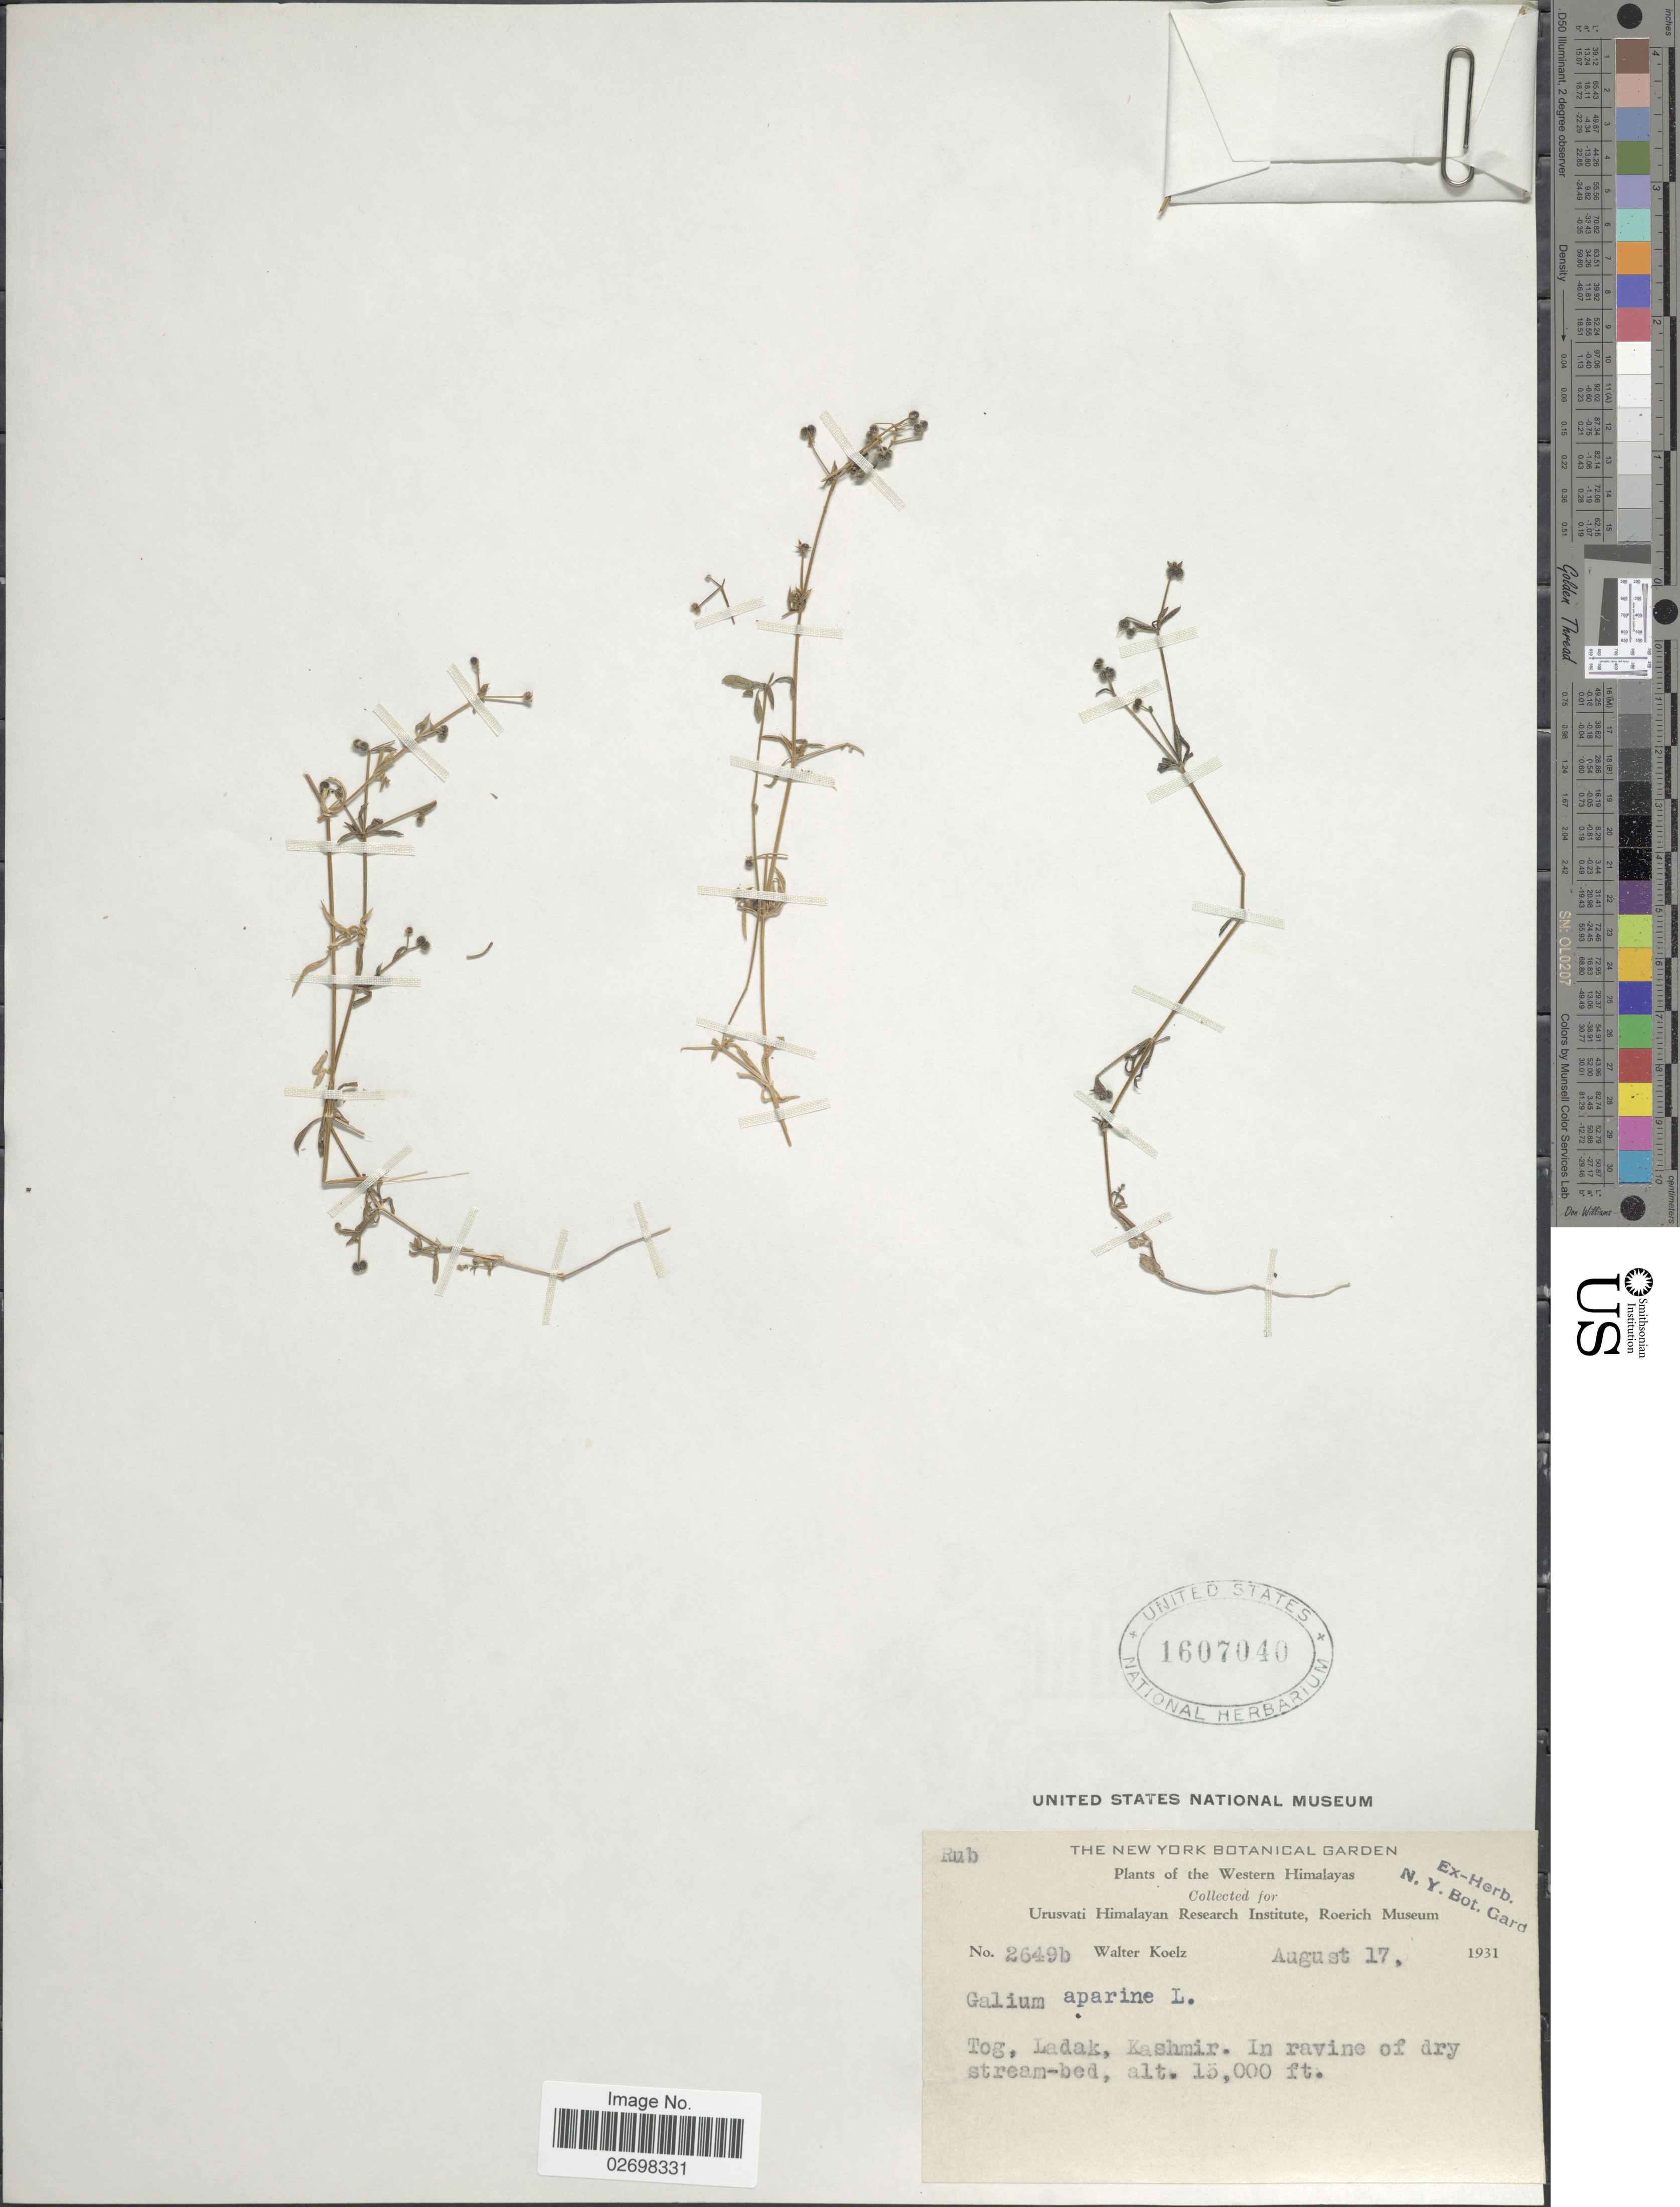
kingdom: Plantae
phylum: Tracheophyta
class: Magnoliopsida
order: Gentianales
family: Rubiaceae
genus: Galium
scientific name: Galium aparine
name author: L.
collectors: W. N. Koelz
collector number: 2649b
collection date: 1931-08-17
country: India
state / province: Ladakh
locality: Western Himalaya, Tog, Ladak, Kashmir. In ravine of dry stream-bed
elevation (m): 4572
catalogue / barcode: US 1607040